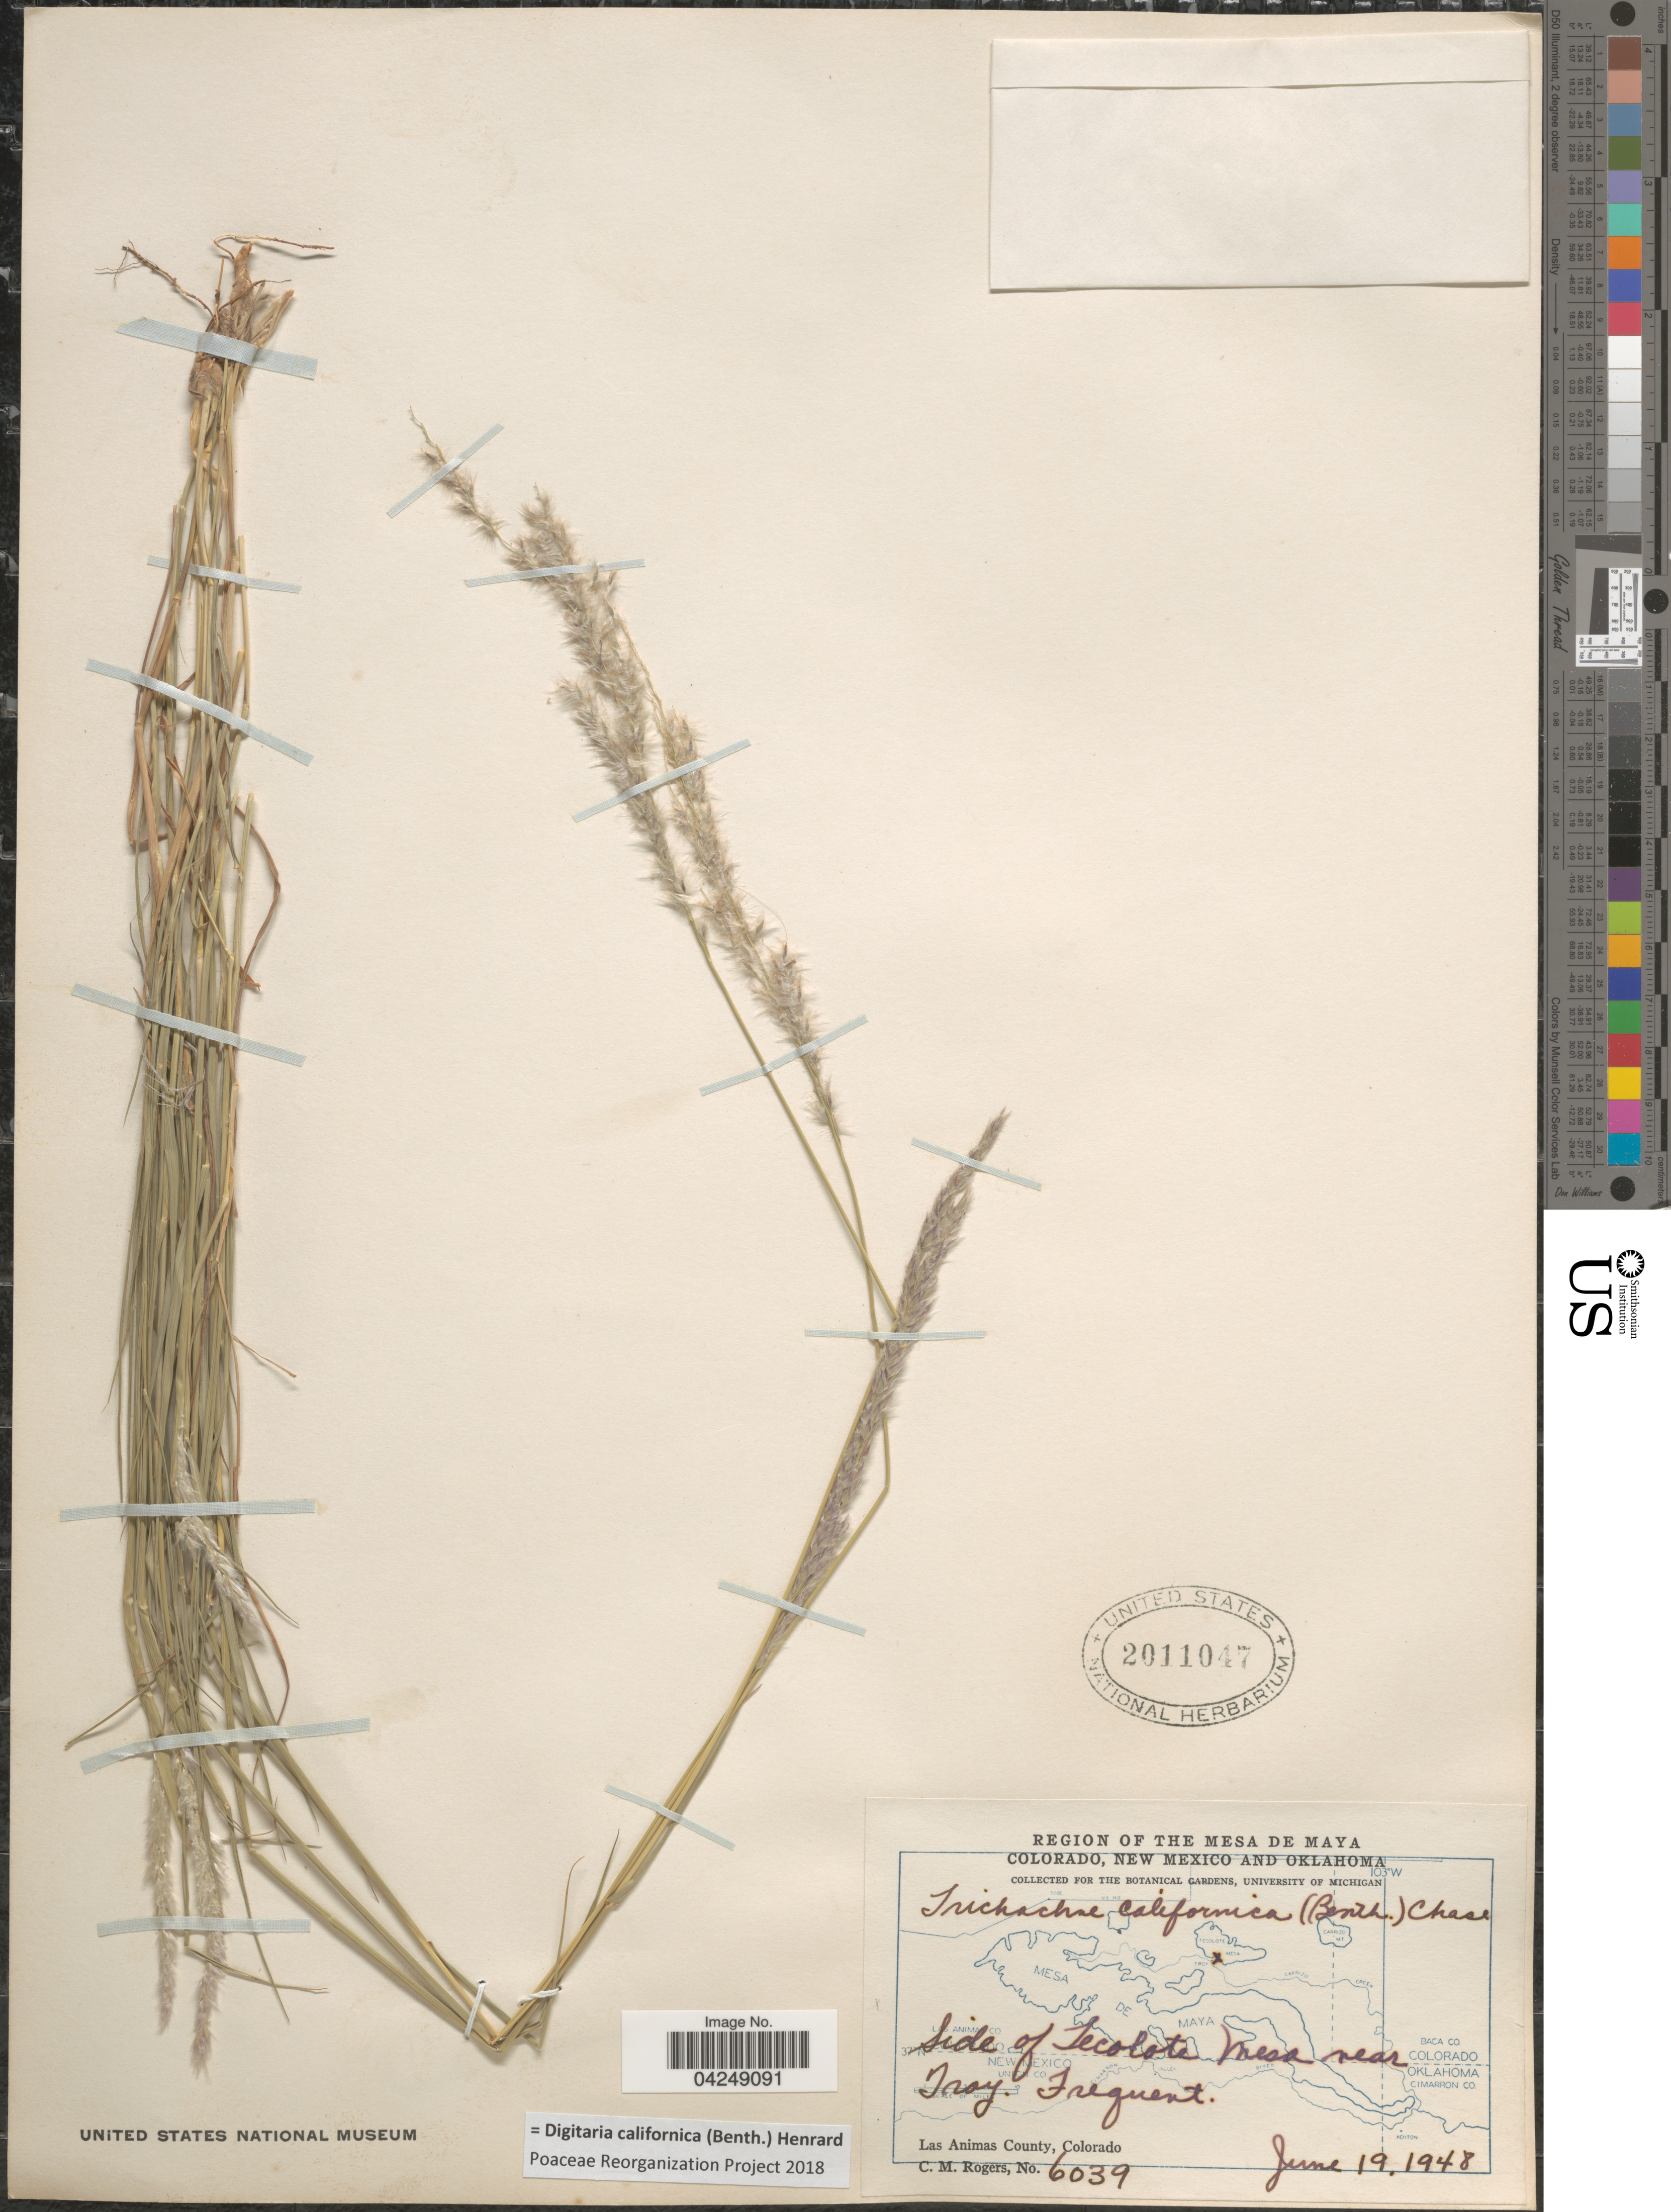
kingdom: Plantae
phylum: Tracheophyta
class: Liliopsida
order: Poales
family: Poaceae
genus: Digitaria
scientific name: Digitaria californica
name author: (Benth.) Henr.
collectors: C. M. Rogers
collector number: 6039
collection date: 1948-06-19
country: United States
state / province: Colorado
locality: Region of The Mesa de Maya. Side of Tecolote mesa near Troy. Las Animas County.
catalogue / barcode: US 2011047